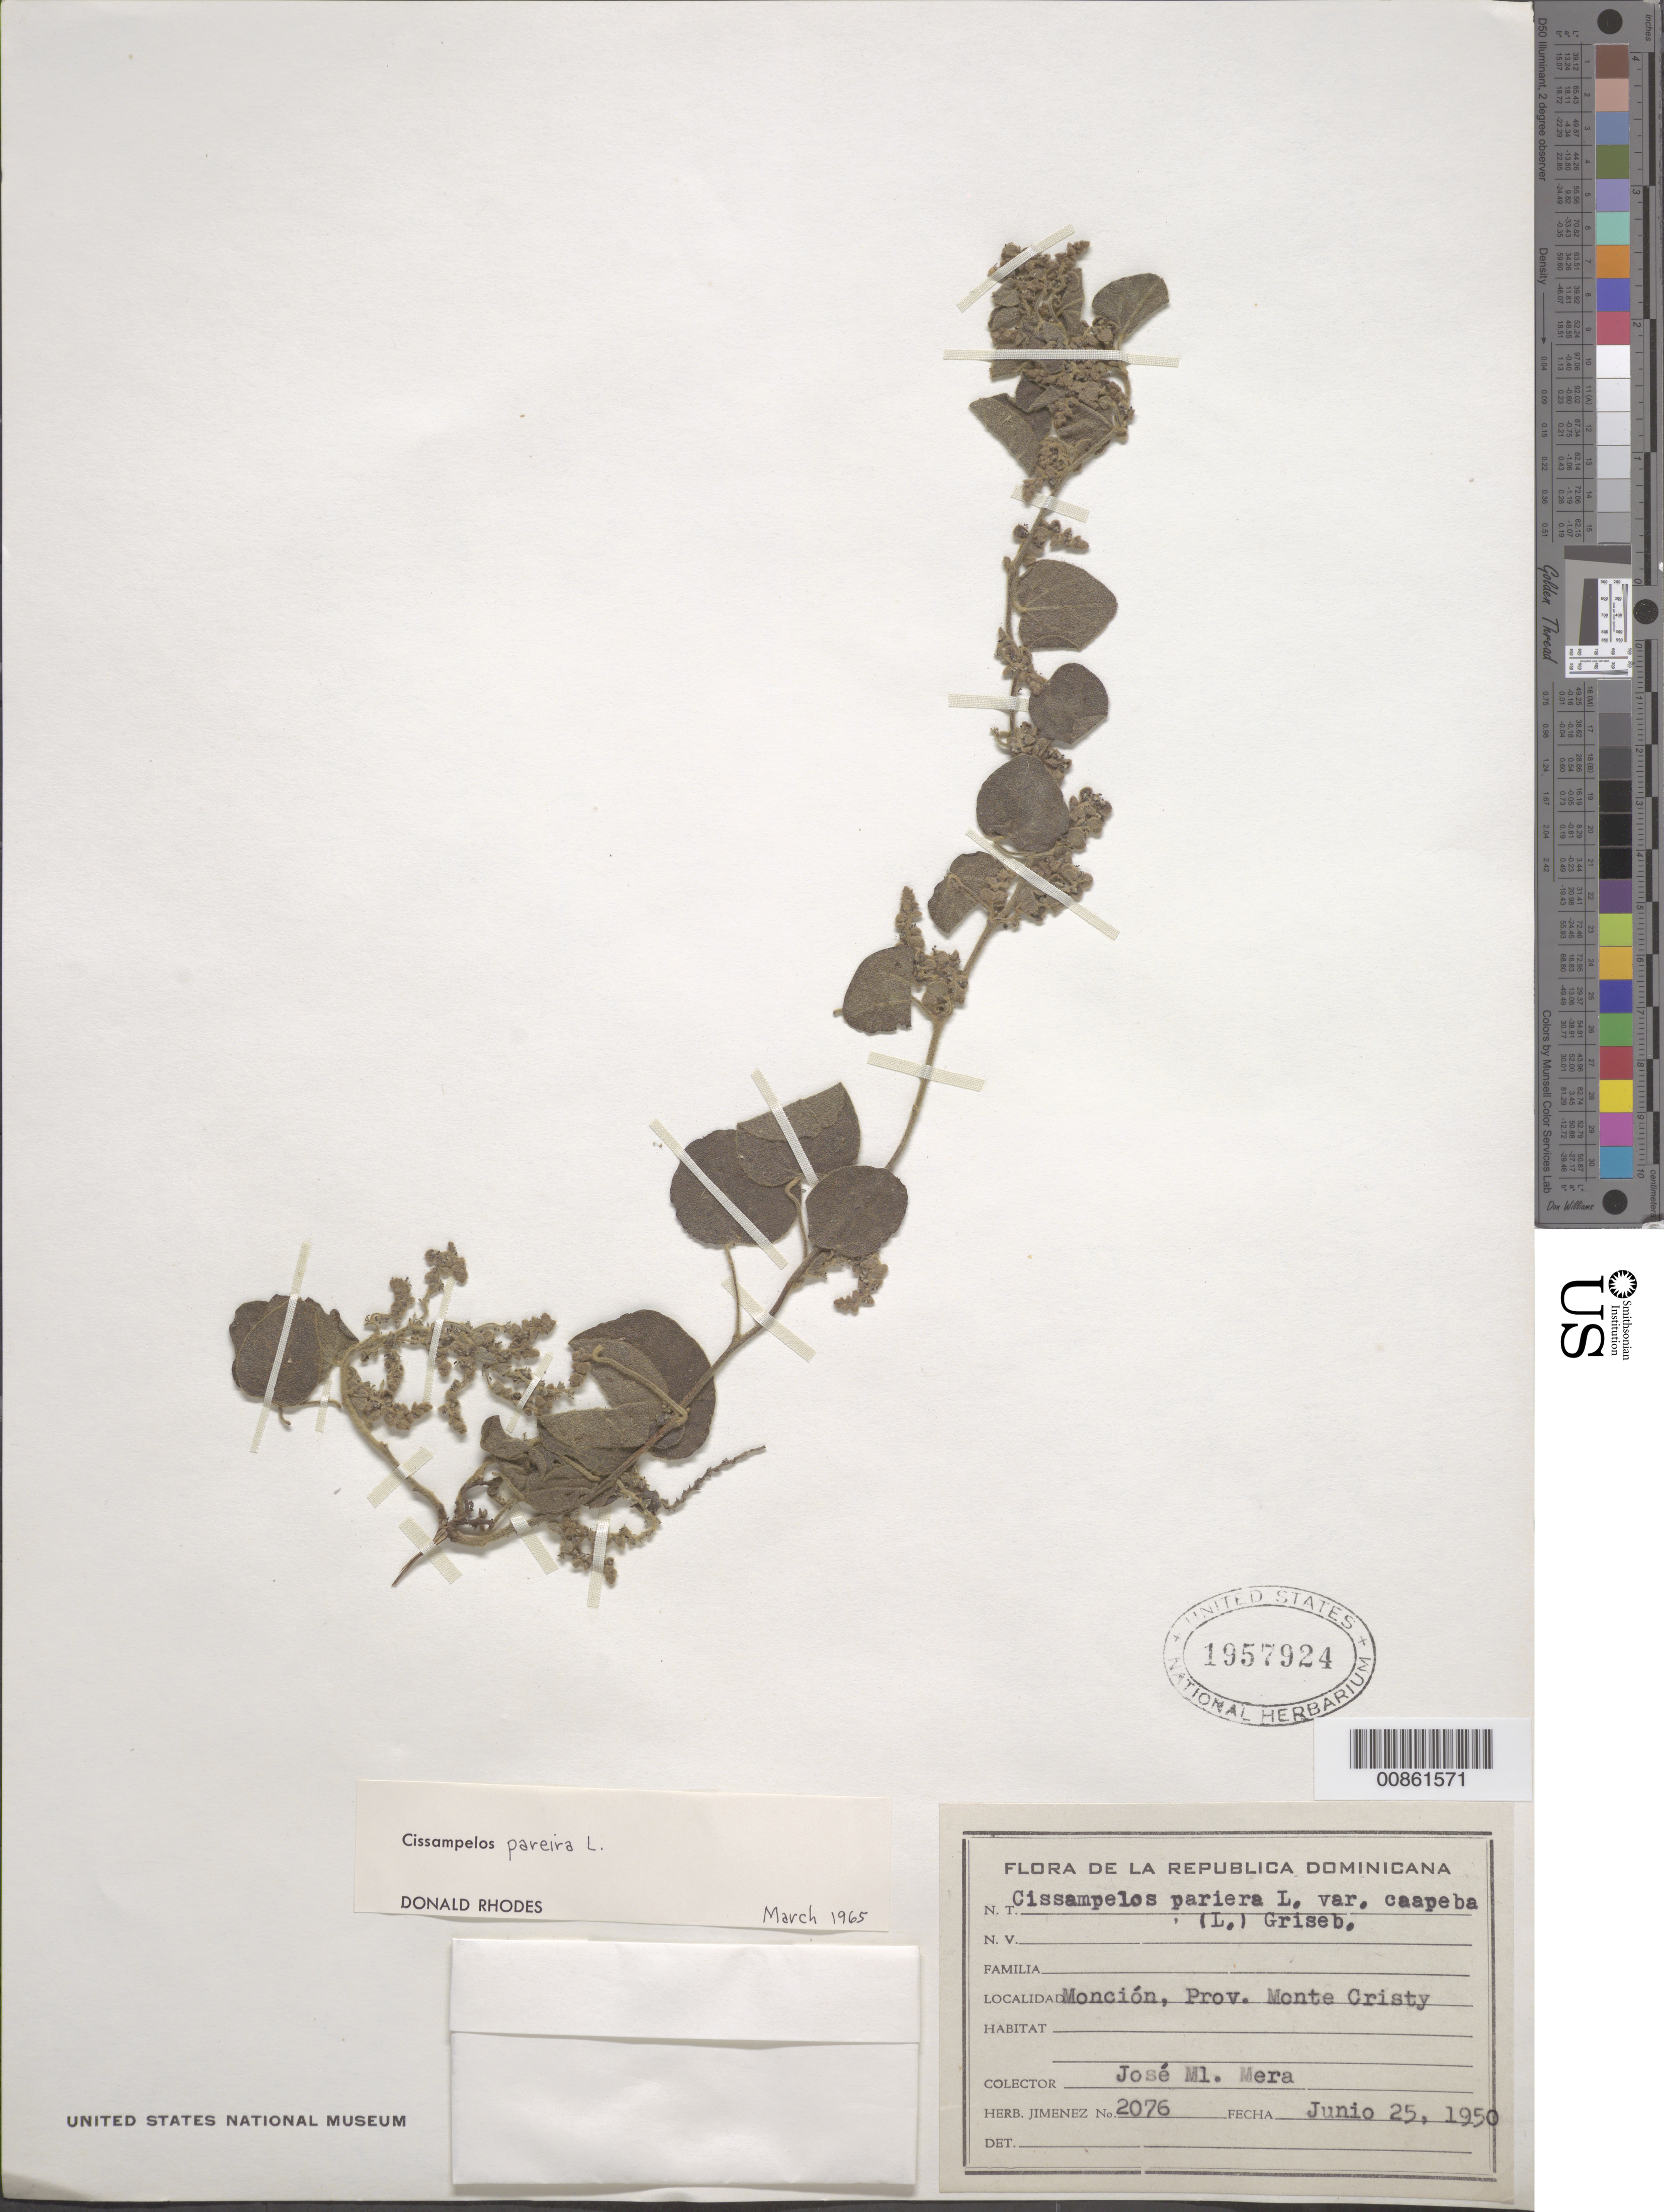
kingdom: Plantae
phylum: Tracheophyta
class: Magnoliopsida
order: Ranunculales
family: Menispermaceae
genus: Cissampelos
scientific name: Cissampelos pareira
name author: L.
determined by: Rhodes, D.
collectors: J. Mera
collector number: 2076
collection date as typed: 25 Jun 1950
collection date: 1950-06-25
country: Dominican Republic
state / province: Monte Cristi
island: Hispaniola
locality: Monción.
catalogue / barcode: US 1957924